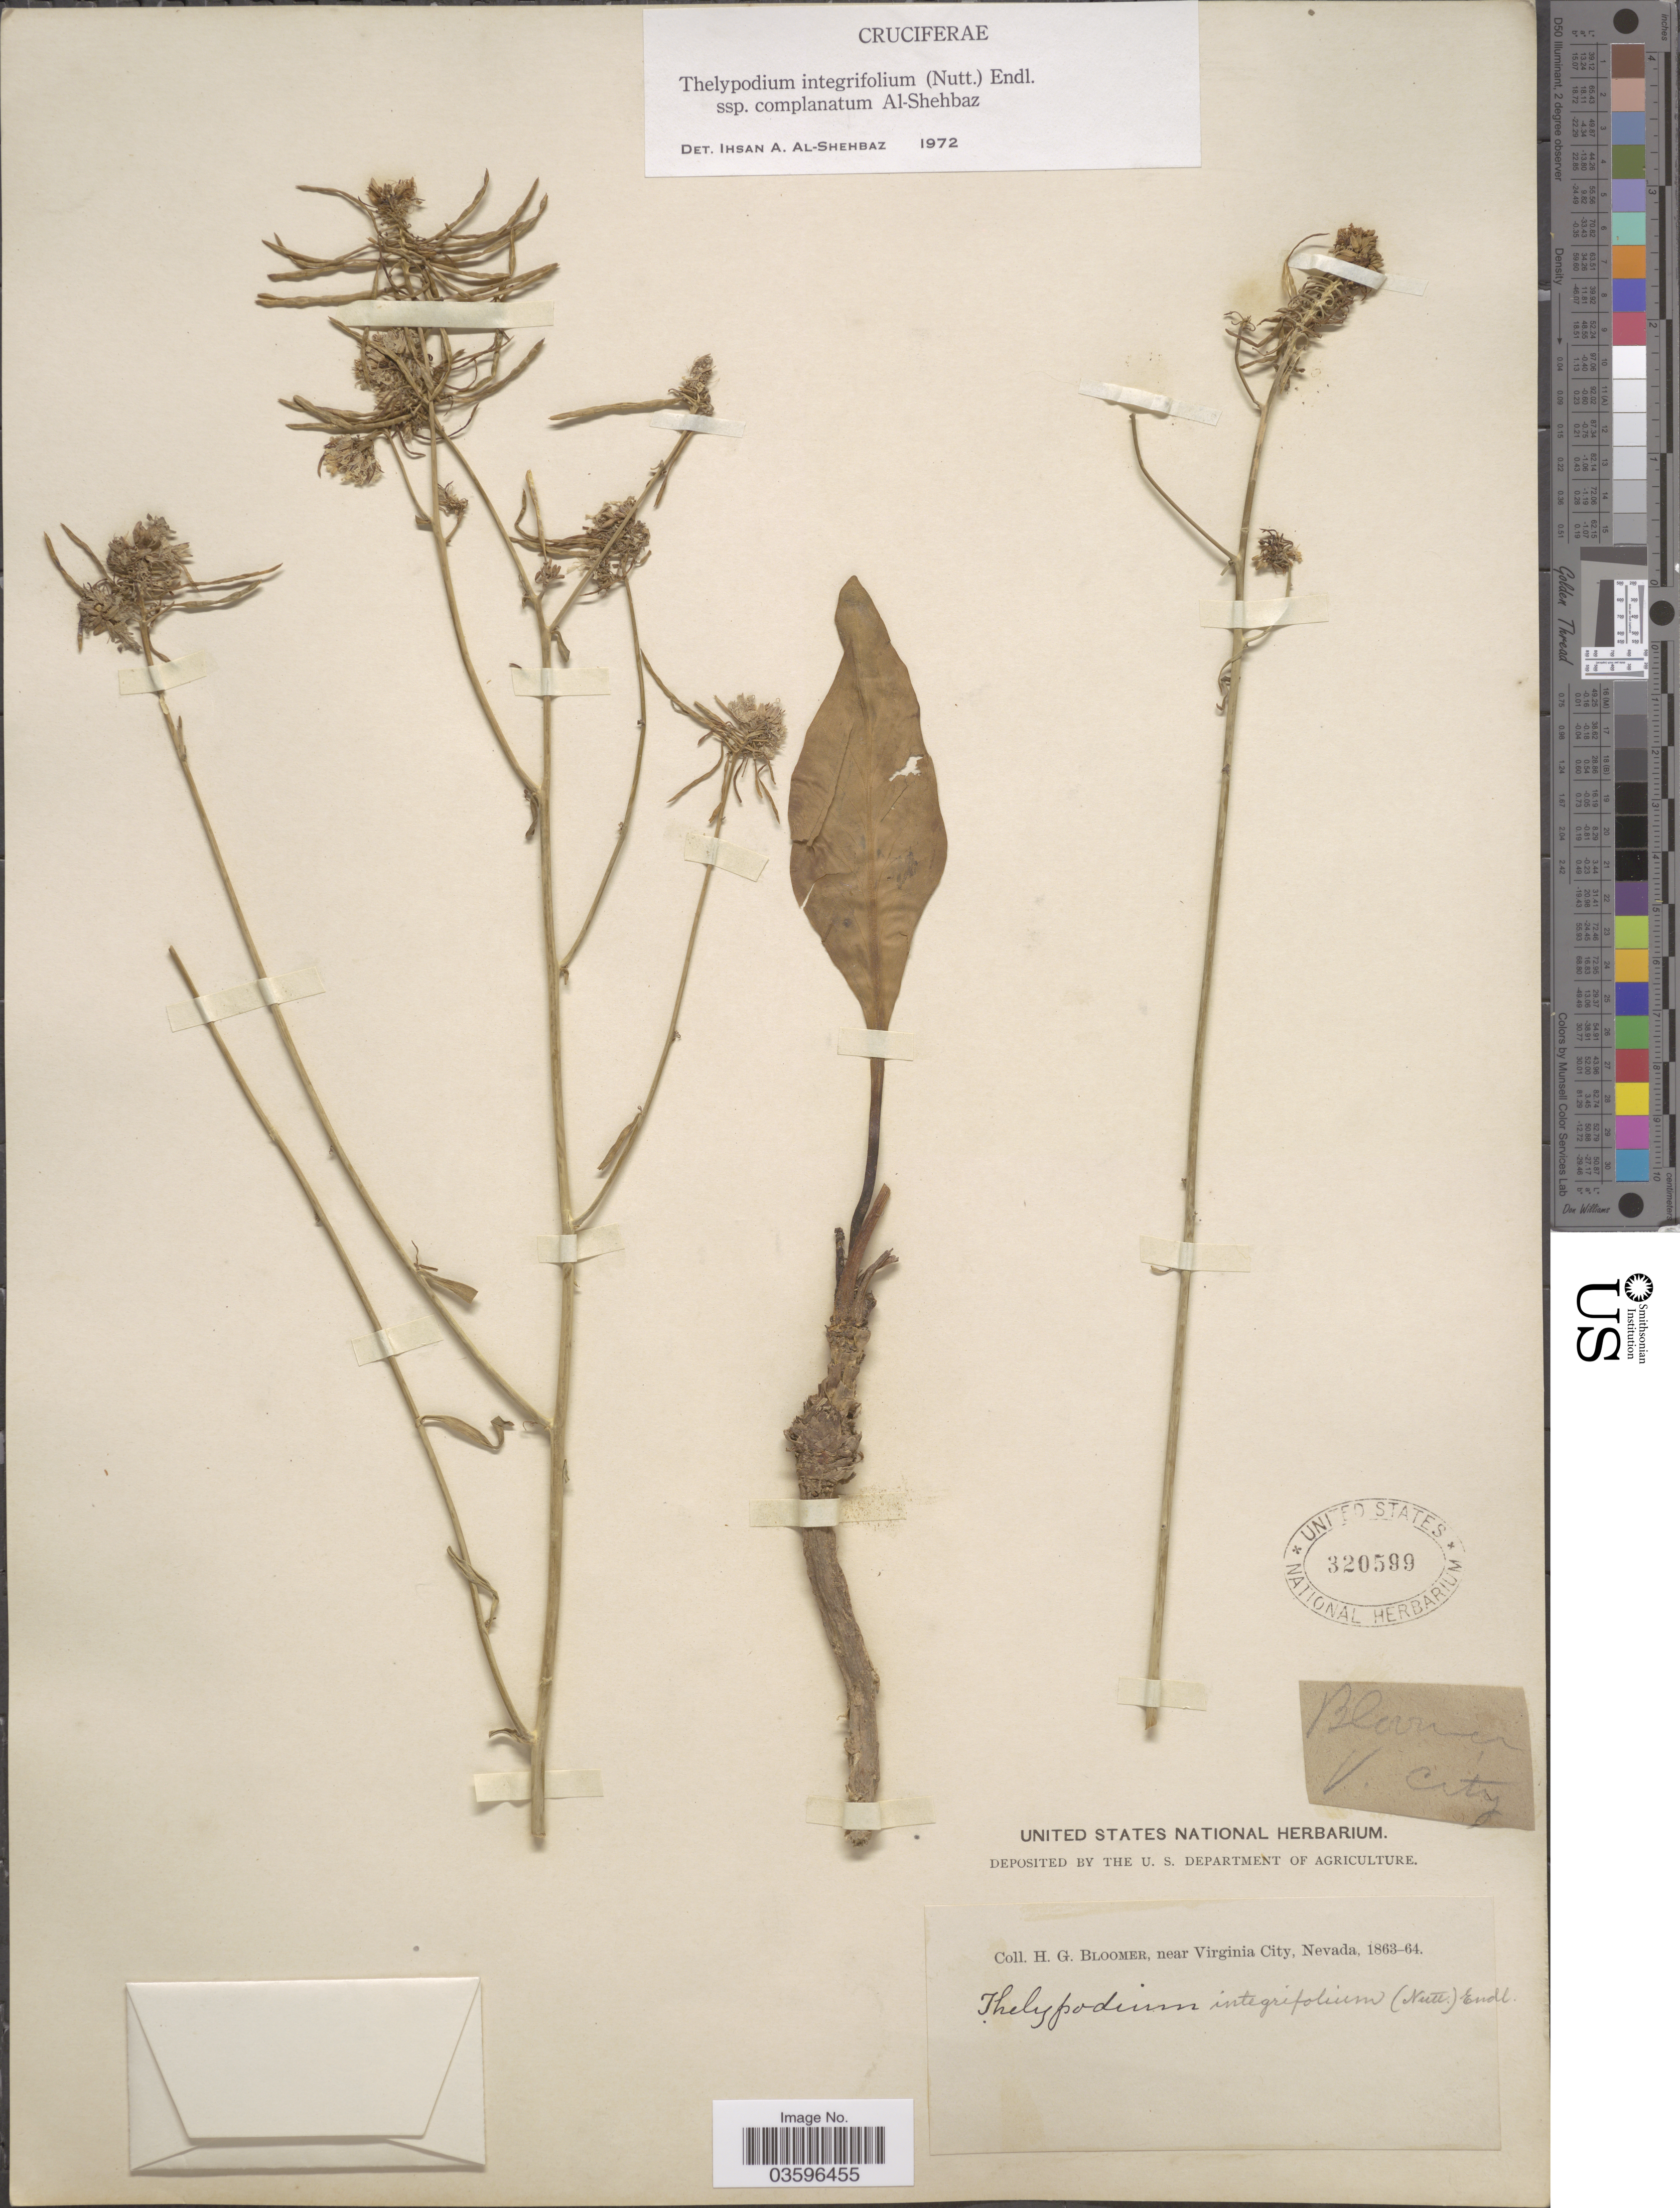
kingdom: Plantae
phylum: Tracheophyta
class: Magnoliopsida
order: Brassicales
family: Brassicaceae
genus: Thelypodium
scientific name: Thelypodium integrifolium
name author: (Nutt.) Endl.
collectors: H. Bloomer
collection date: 1863/1864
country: United States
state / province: Nevada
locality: Near Virginia City.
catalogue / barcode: US 320599